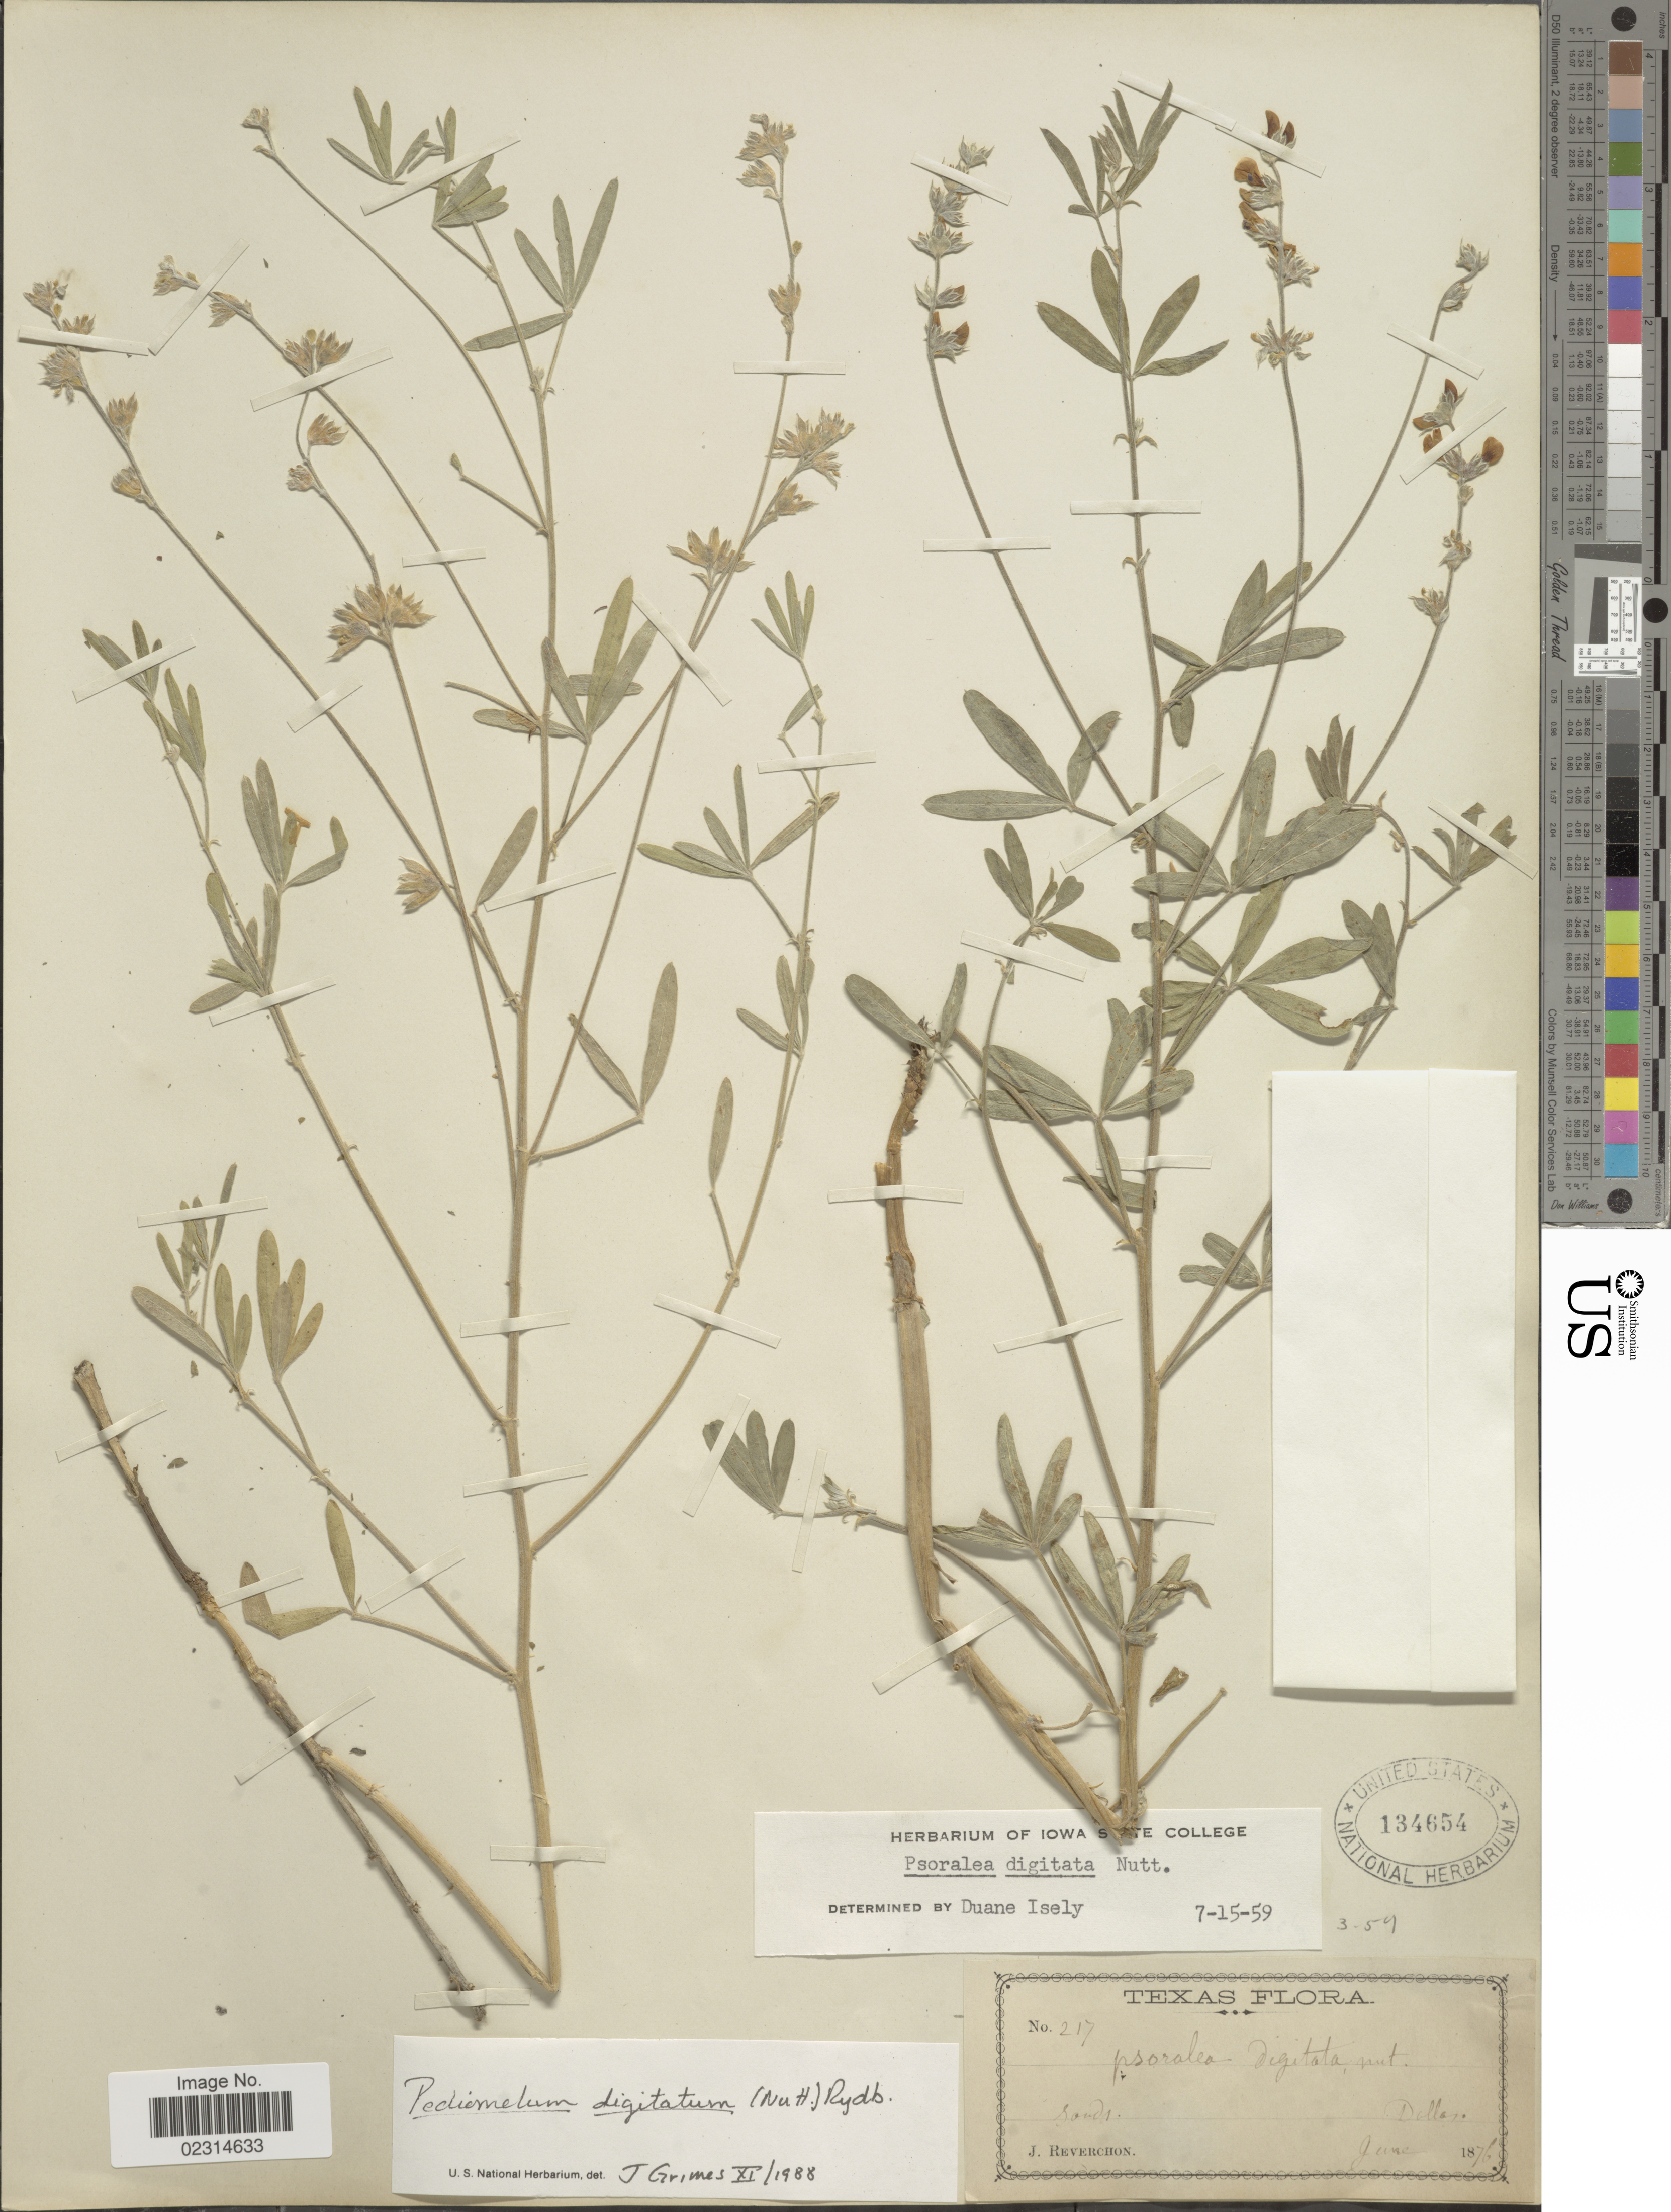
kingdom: Plantae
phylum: Tracheophyta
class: Magnoliopsida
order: Fabales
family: Fabaceae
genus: Pediomelum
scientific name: Pediomelum digitatum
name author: (Nutt. ex Torr. & A. Gray) Isely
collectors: J. Reverchon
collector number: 217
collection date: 1876-06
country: United States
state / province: Texas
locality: Sands, Dallas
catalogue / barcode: US 134654